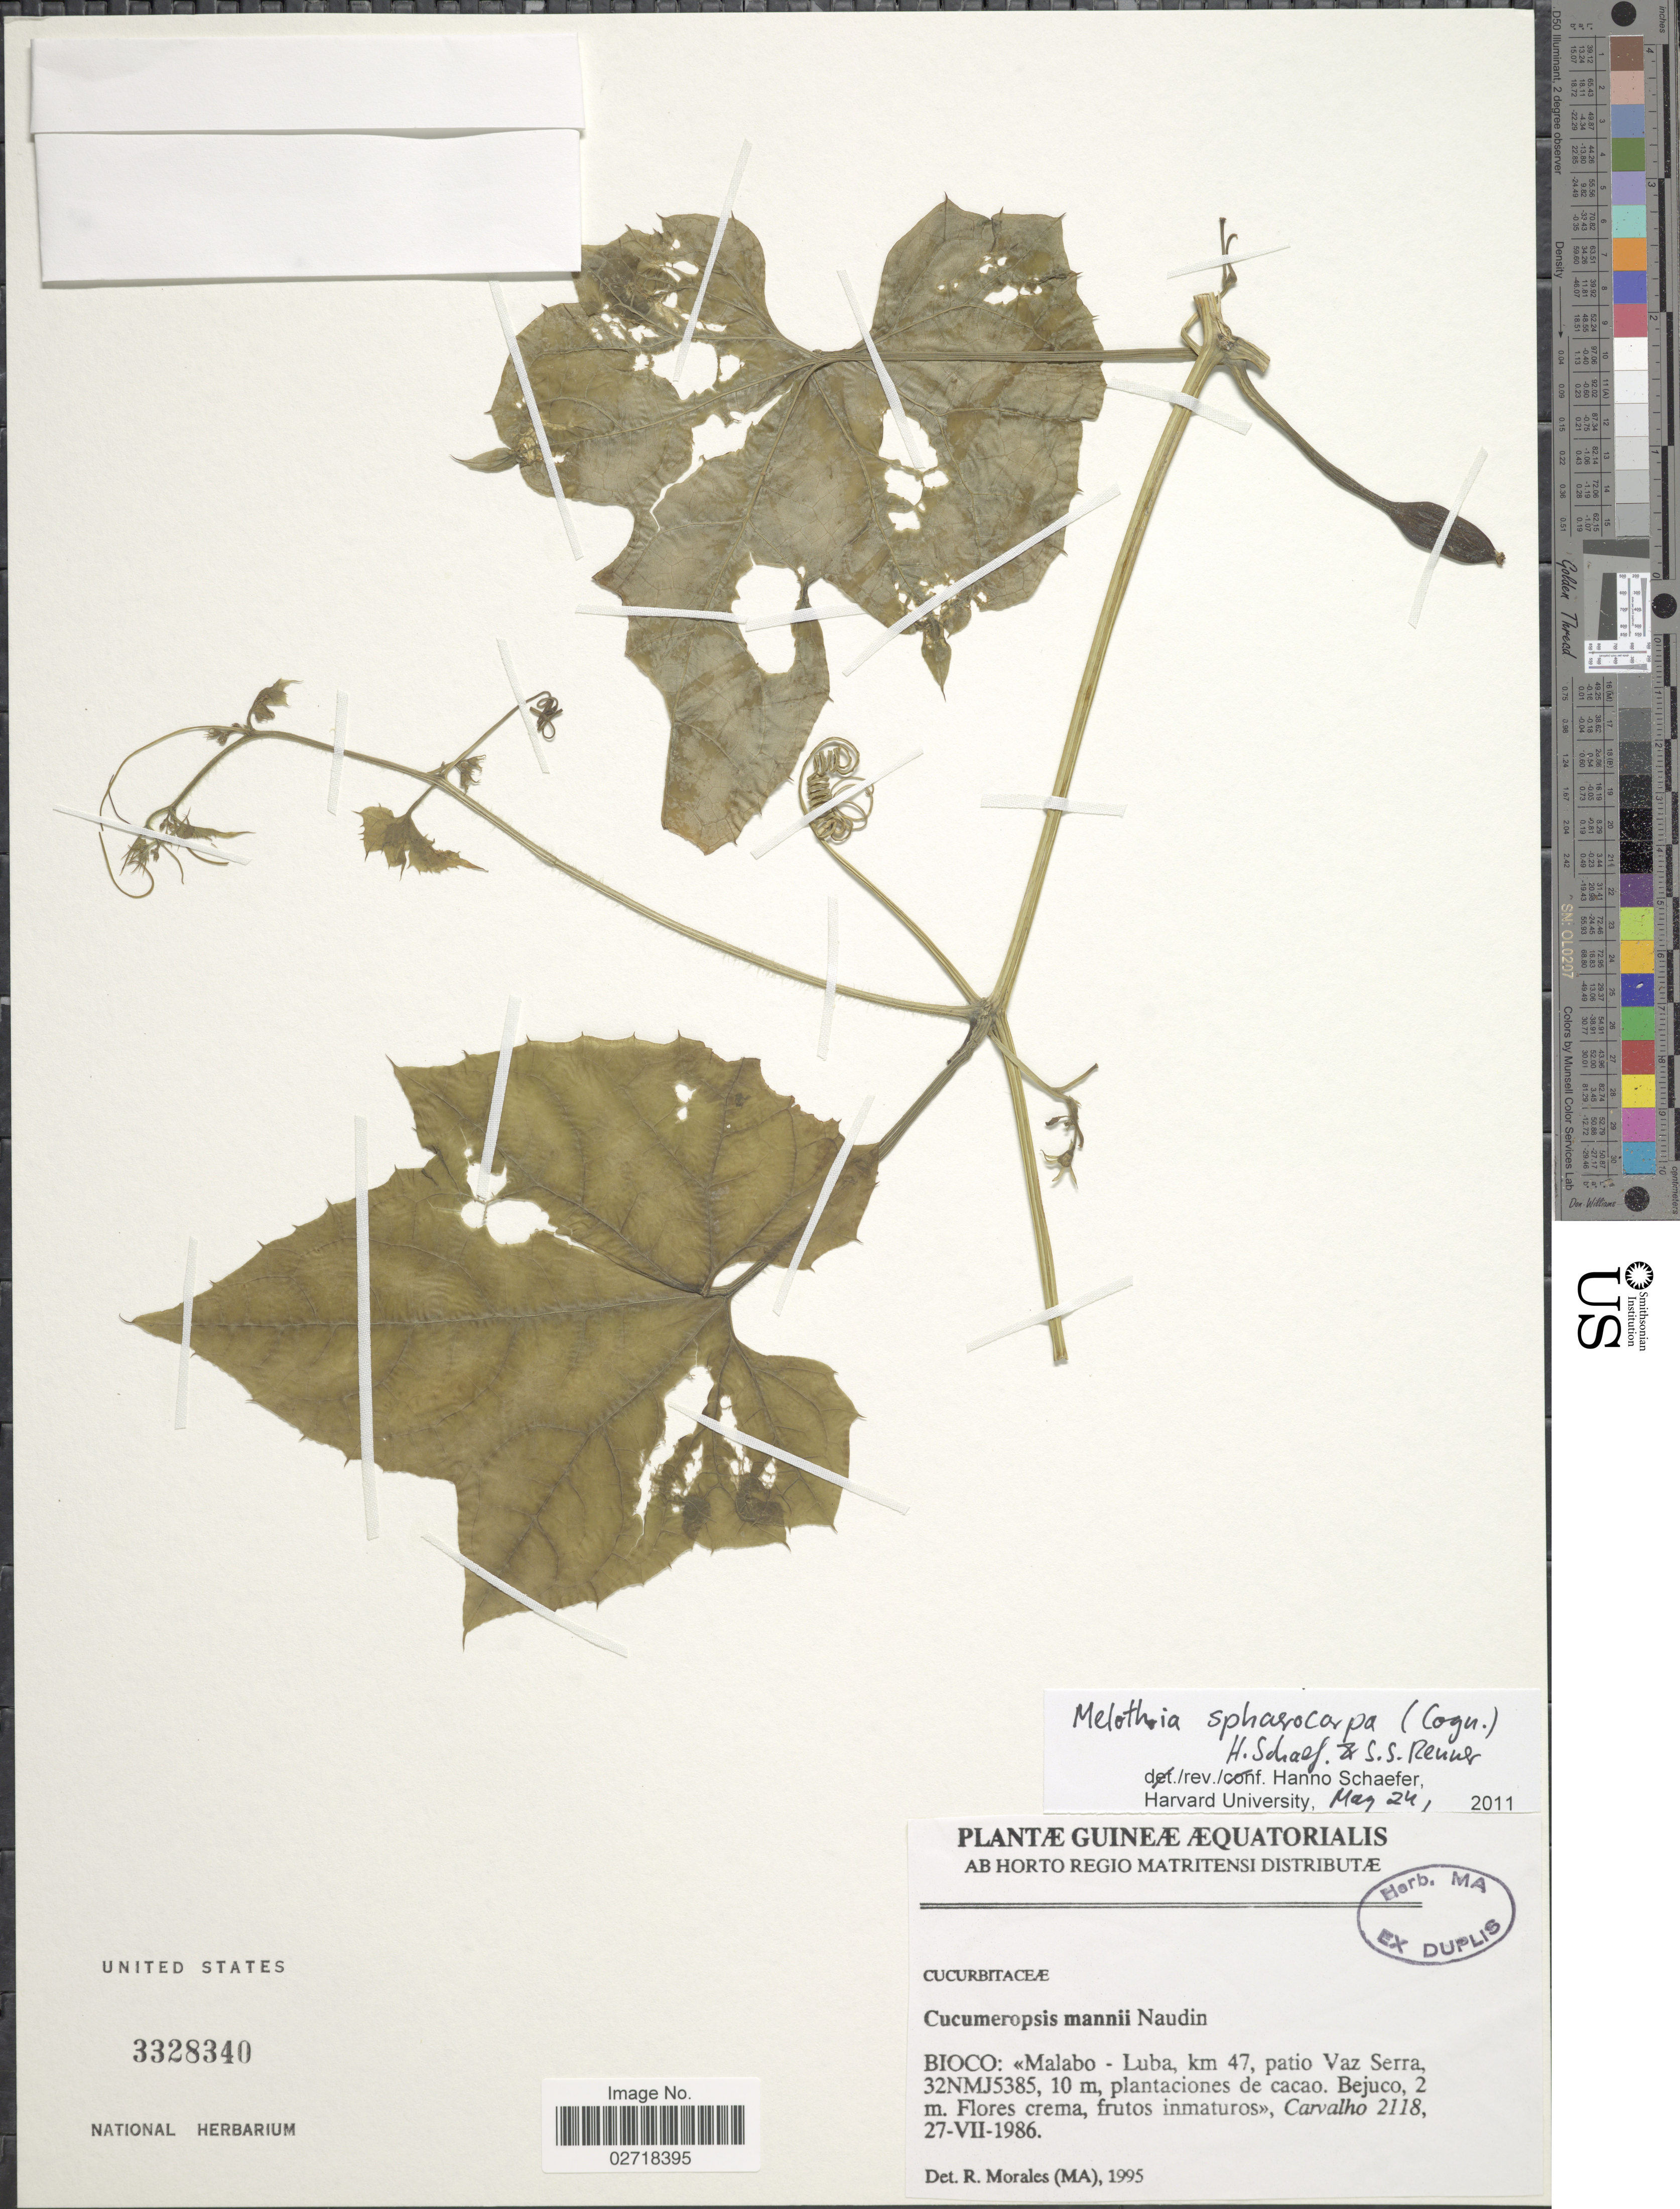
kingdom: Plantae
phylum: Tracheophyta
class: Magnoliopsida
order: Cucurbitales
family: Cucurbitaceae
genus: Melothria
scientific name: Melothria sphaerocarpa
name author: (Cogn.) H. Schaef. & S.S. Renner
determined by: Schaefer, Hanno, Harvard University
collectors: Carvalho, --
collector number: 2118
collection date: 1986-07-27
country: Equatorial Guinea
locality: Guineae Aequatorialis. Bioco <<Malabo - Luba km 47, patio Vaz Serra 32NMJ5385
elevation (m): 10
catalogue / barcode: US 3328340